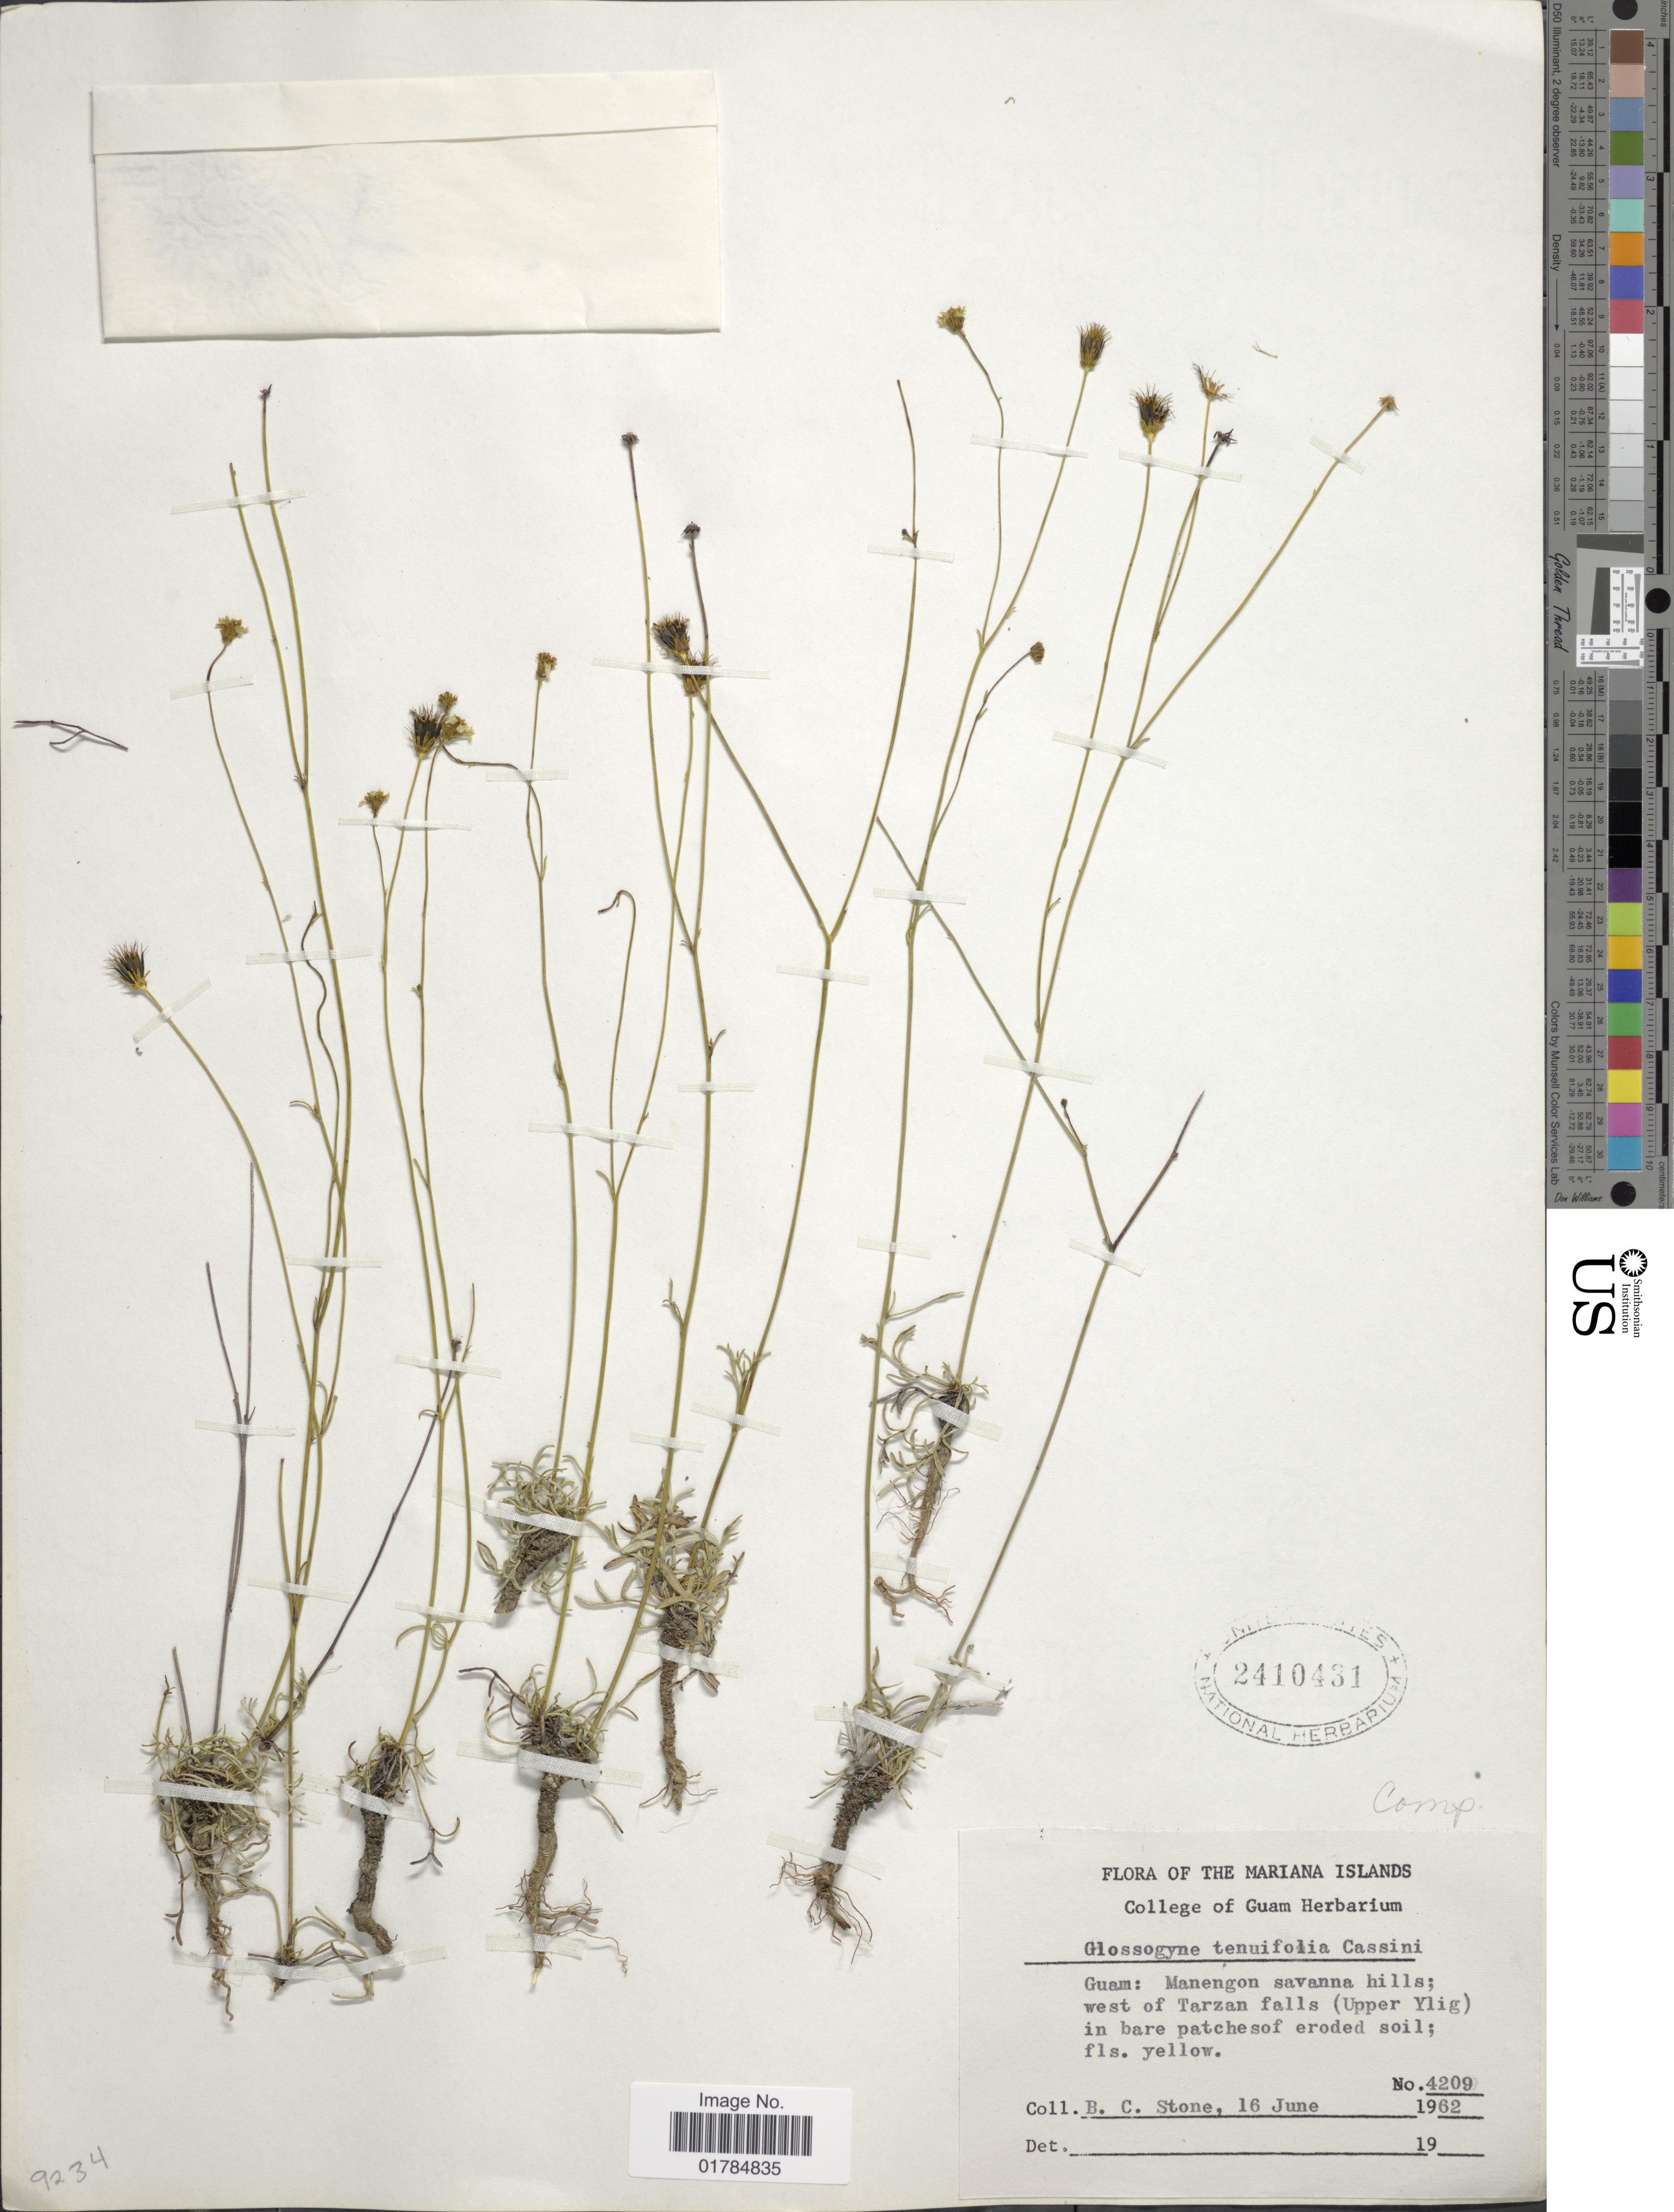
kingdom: Plantae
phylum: Tracheophyta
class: Magnoliopsida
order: Asterales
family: Asteraceae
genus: Glossogyne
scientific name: Glossogyne tenuifolia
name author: (Labill.)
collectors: B. C. Stone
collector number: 4209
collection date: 1962-06-16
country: Guam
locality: Manengon savanna hills; west of Tarzan falls (Upper Ylig) Mariana Islands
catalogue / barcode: US 2410431